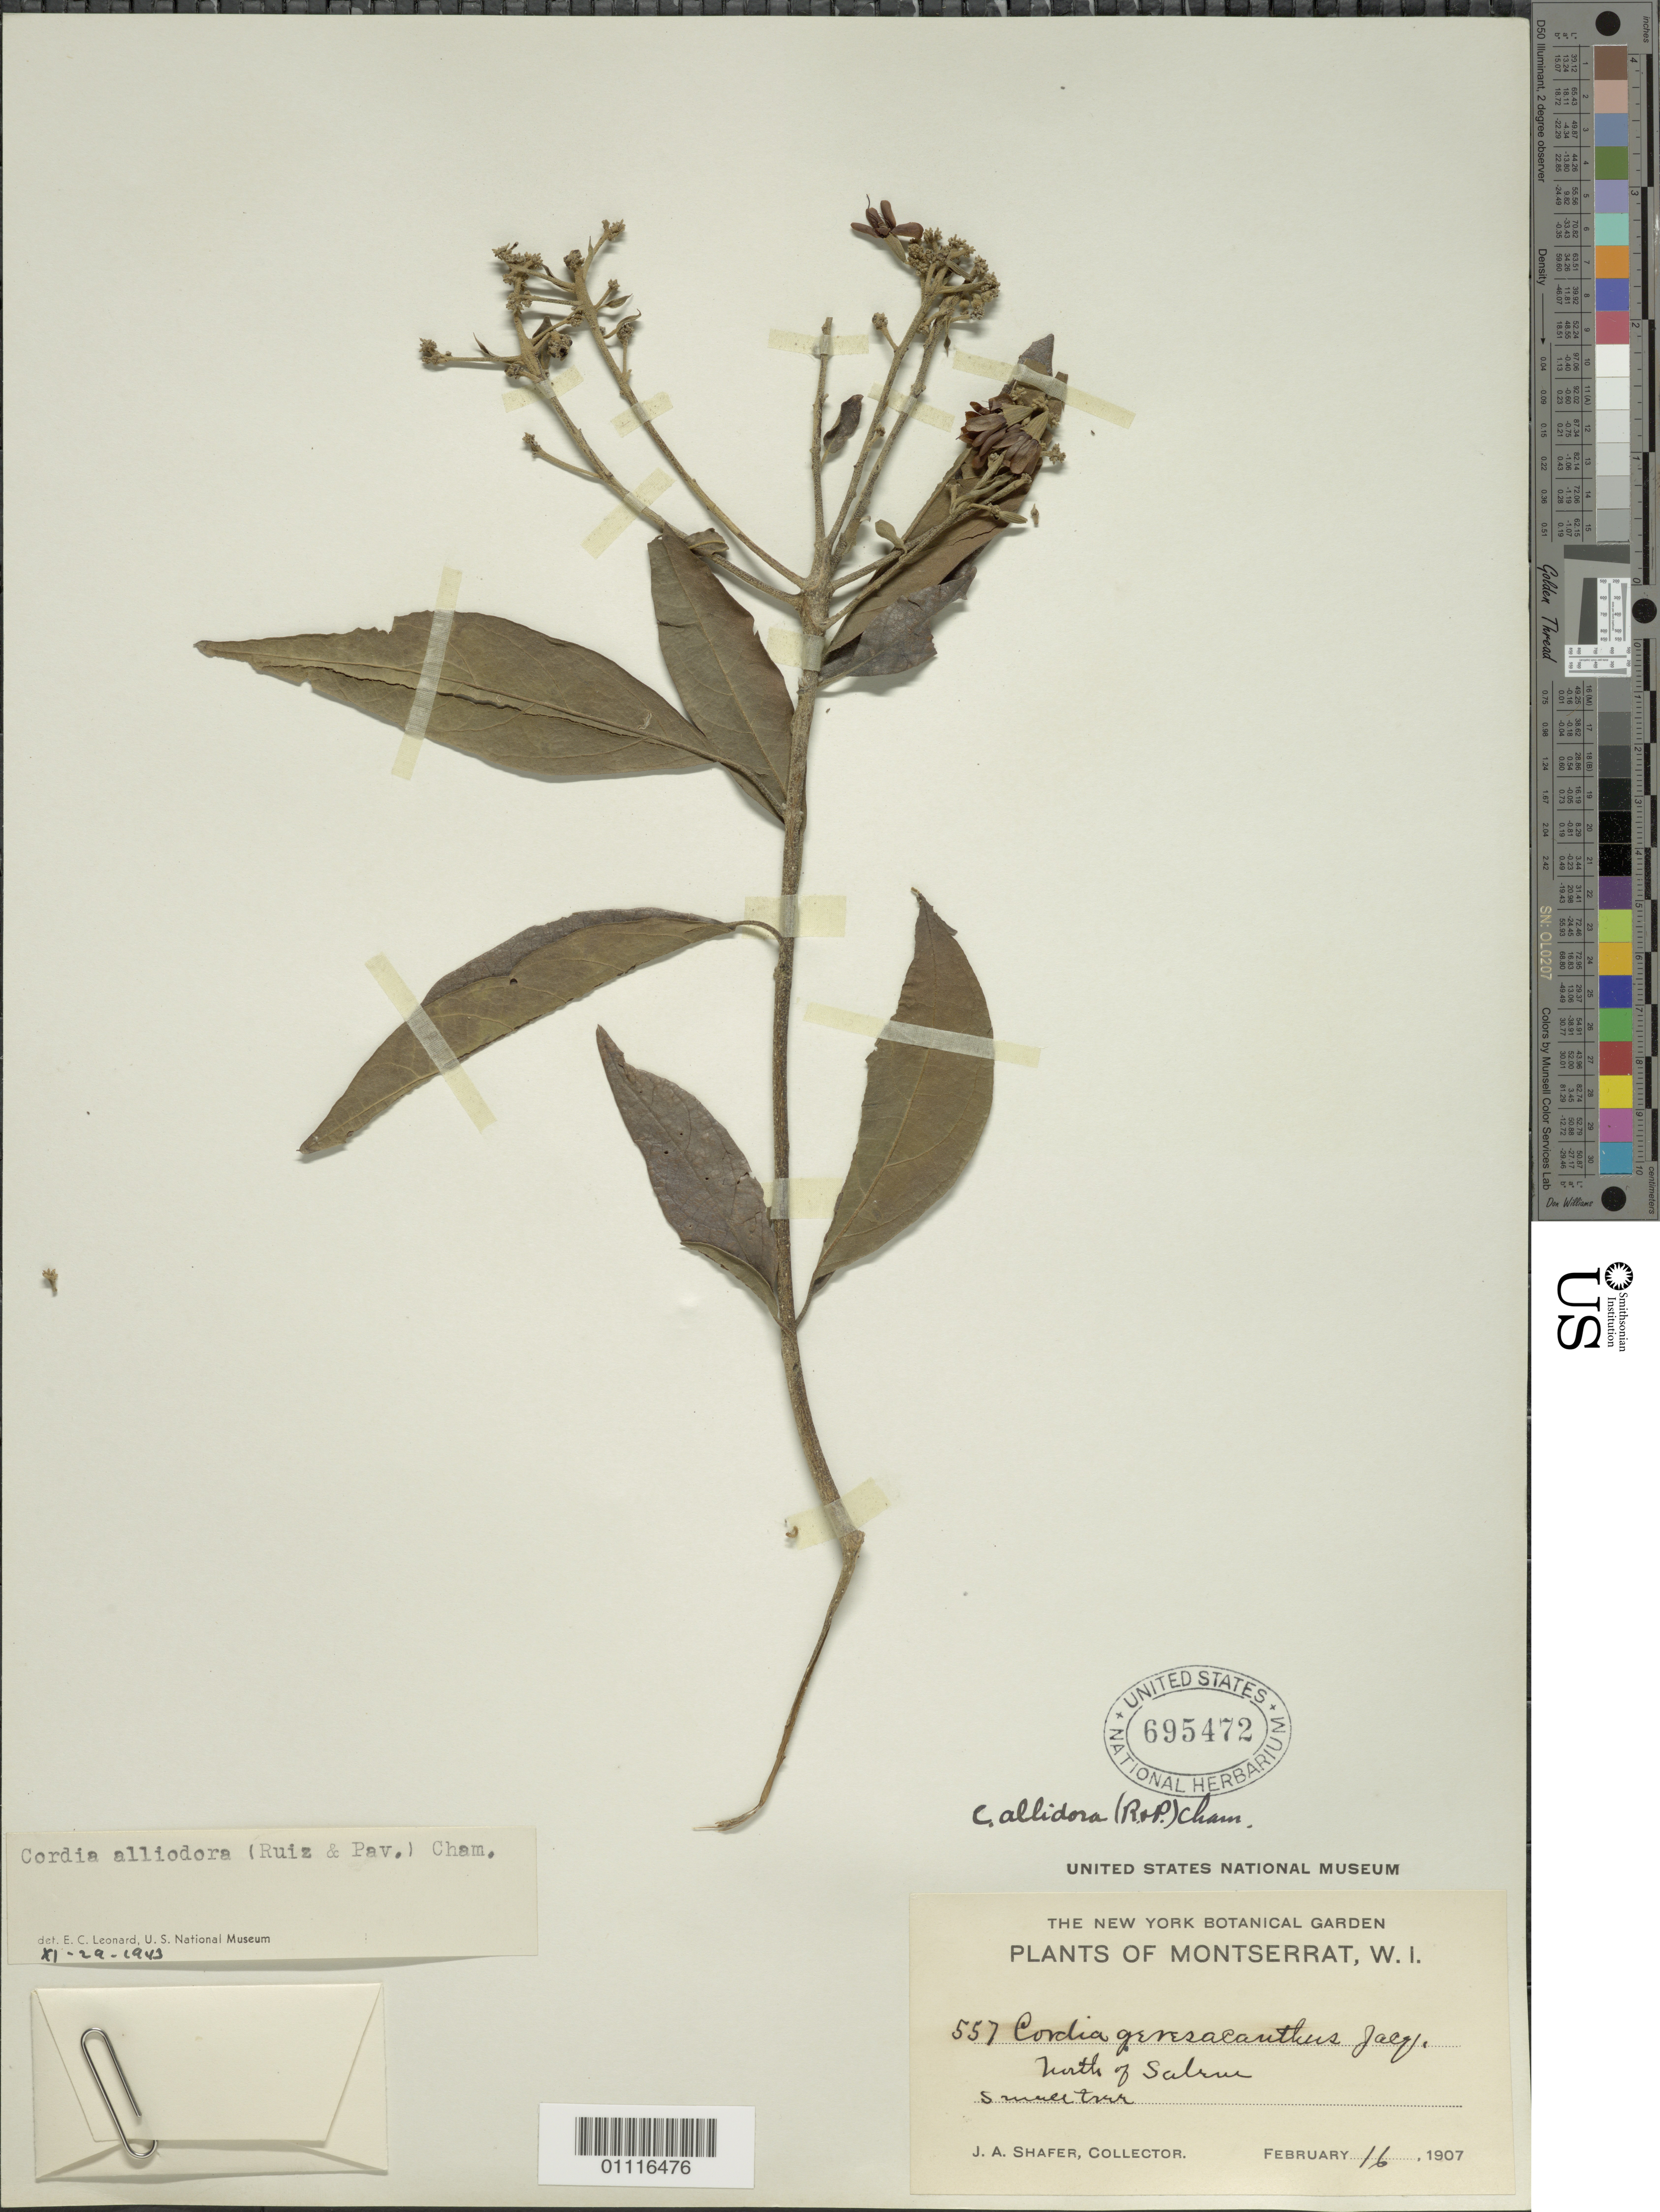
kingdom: Plantae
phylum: Tracheophyta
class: Magnoliopsida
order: Boraginales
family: Cordiaceae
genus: Cordia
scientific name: Cordia alliodora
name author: (Ruiz & Pav.) Oken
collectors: J. A. Shafer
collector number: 557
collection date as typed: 16 Feb 1907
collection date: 1907-02-16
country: Montserrat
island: Montserrat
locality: N of Salem.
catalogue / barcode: US 695472